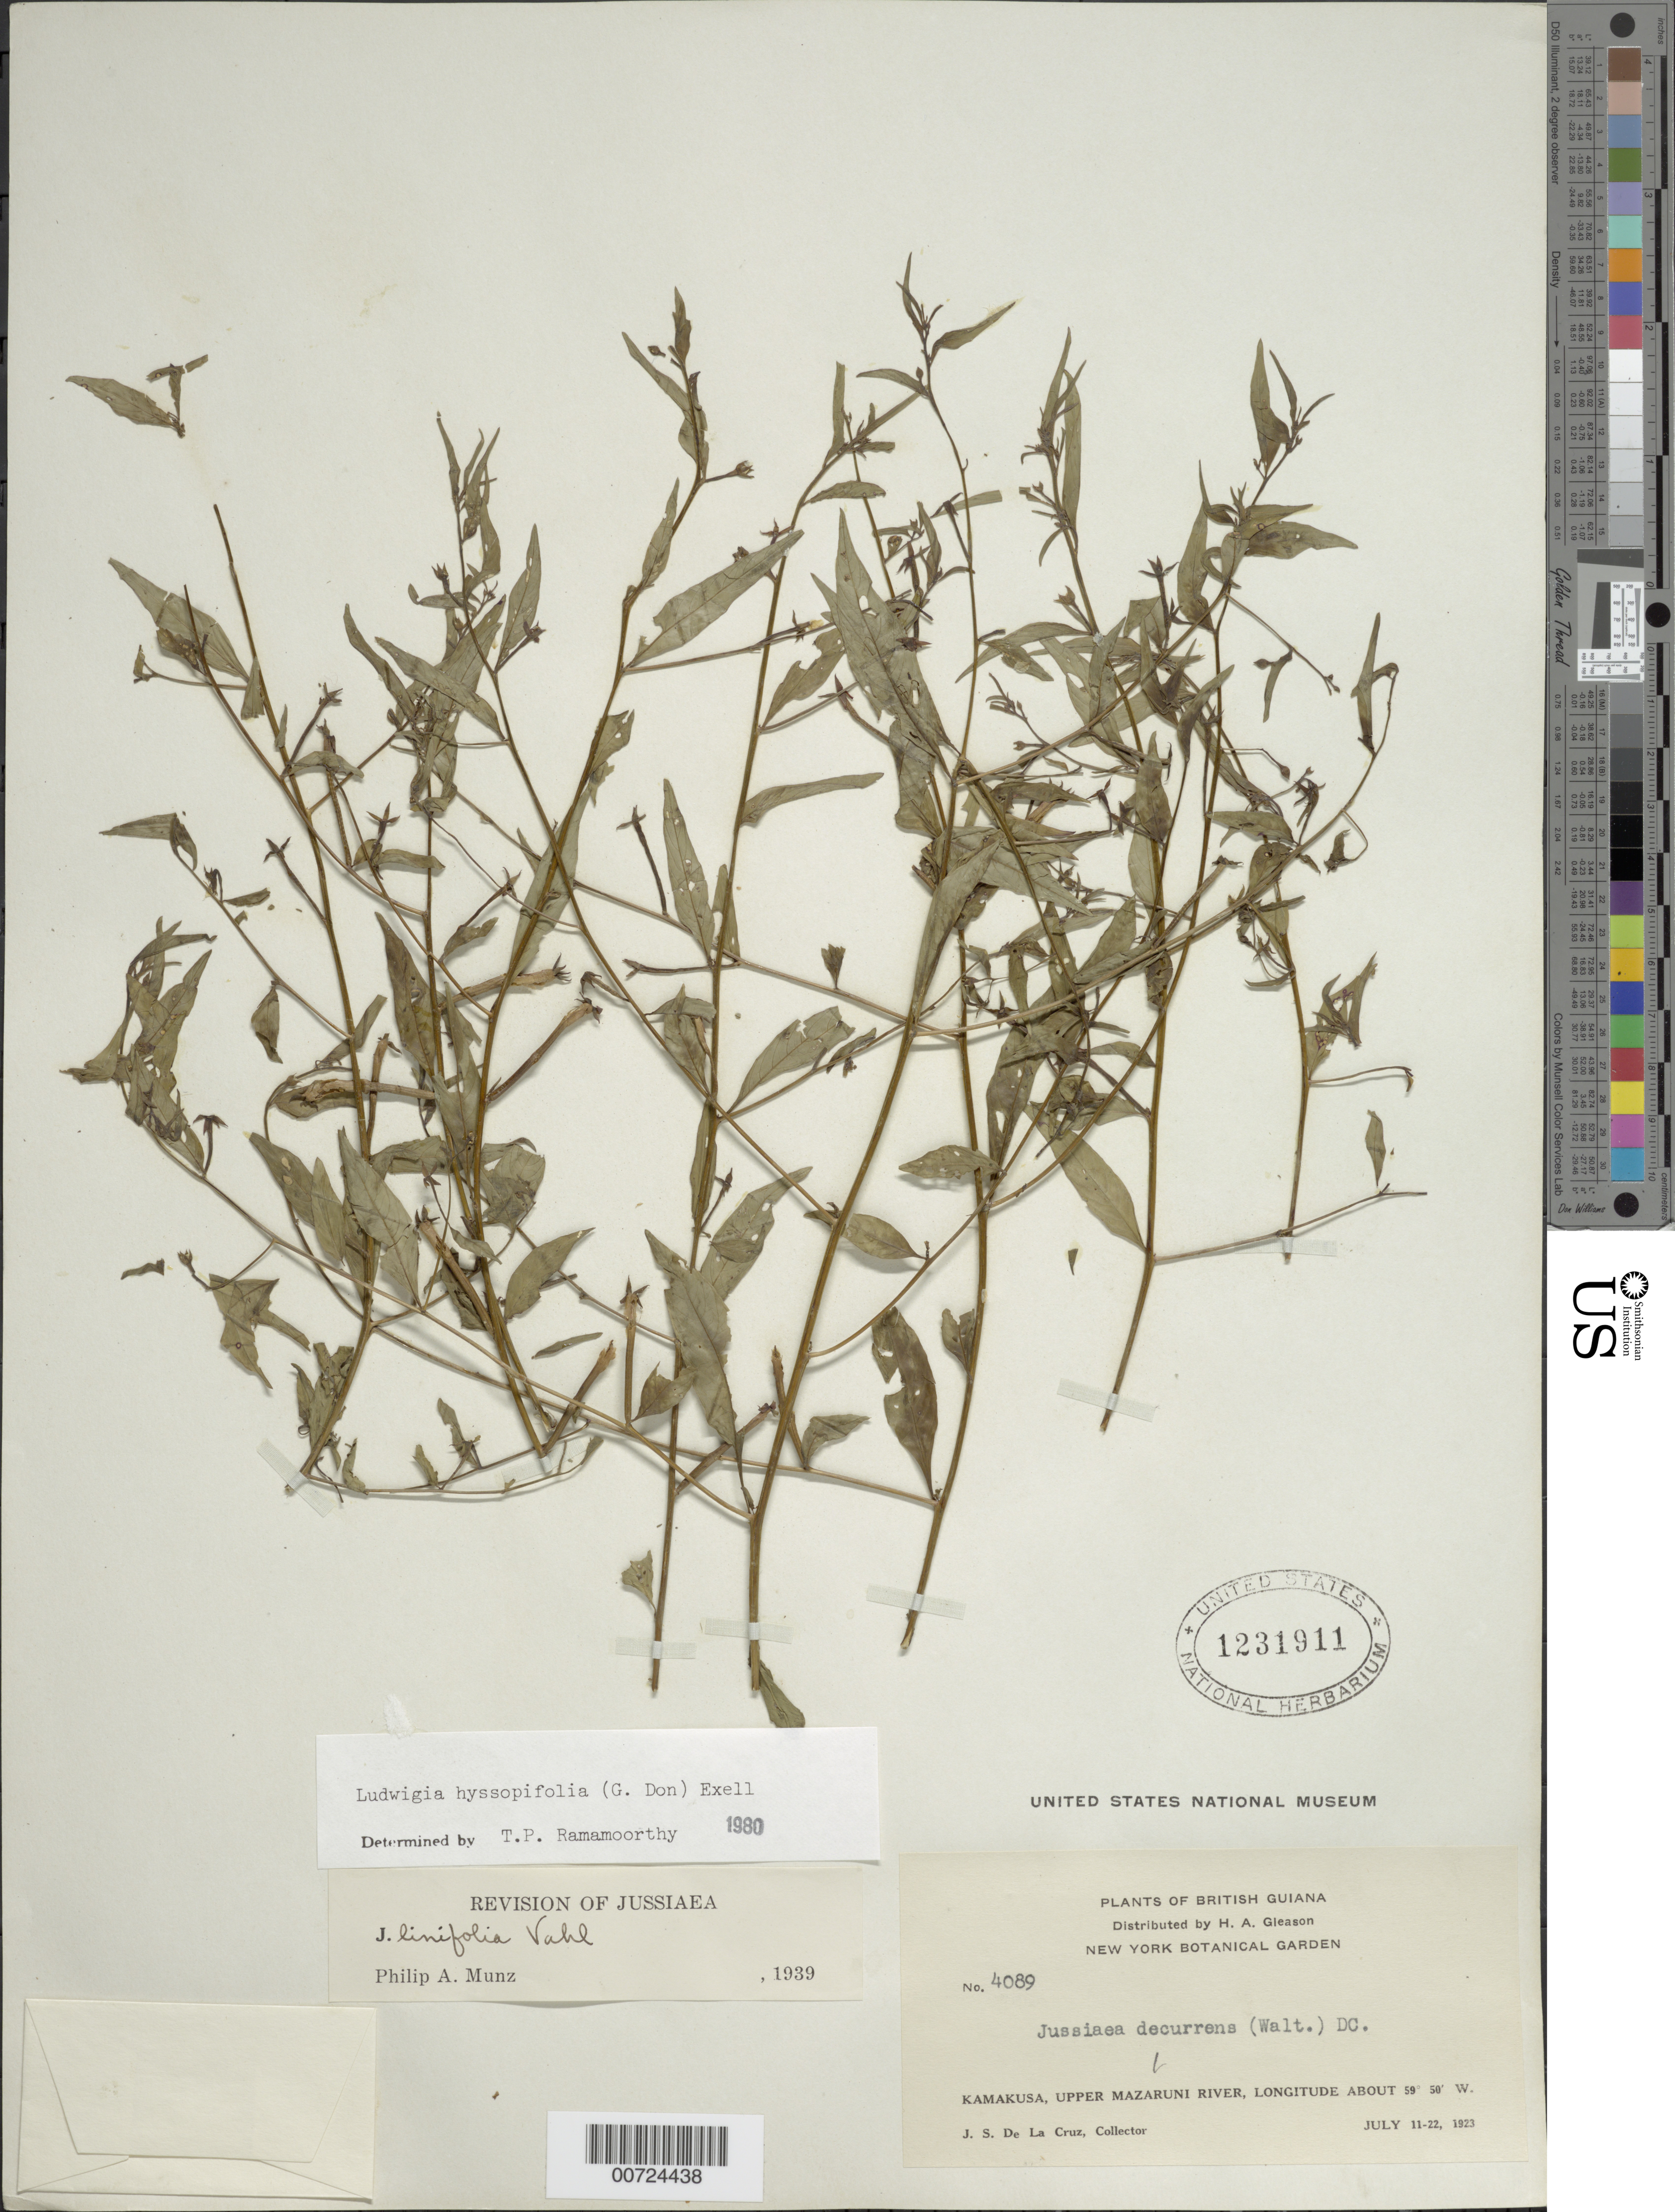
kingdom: Plantae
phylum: Tracheophyta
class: Magnoliopsida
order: Myrtales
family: Onagraceae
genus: Ludwigia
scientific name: Ludwigia hyssopifolia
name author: (G. Don) Exell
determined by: Ramamoorthy, T. P.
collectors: J. S. de la Cruz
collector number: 4089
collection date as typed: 11-Jul-23 to 22-Jul-23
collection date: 1923-07-11/1923-07-22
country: Guyana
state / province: Cuyuni-Mazaruni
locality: Kamakusa, Upper Mazaruni R.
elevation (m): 100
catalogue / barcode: US 1231911